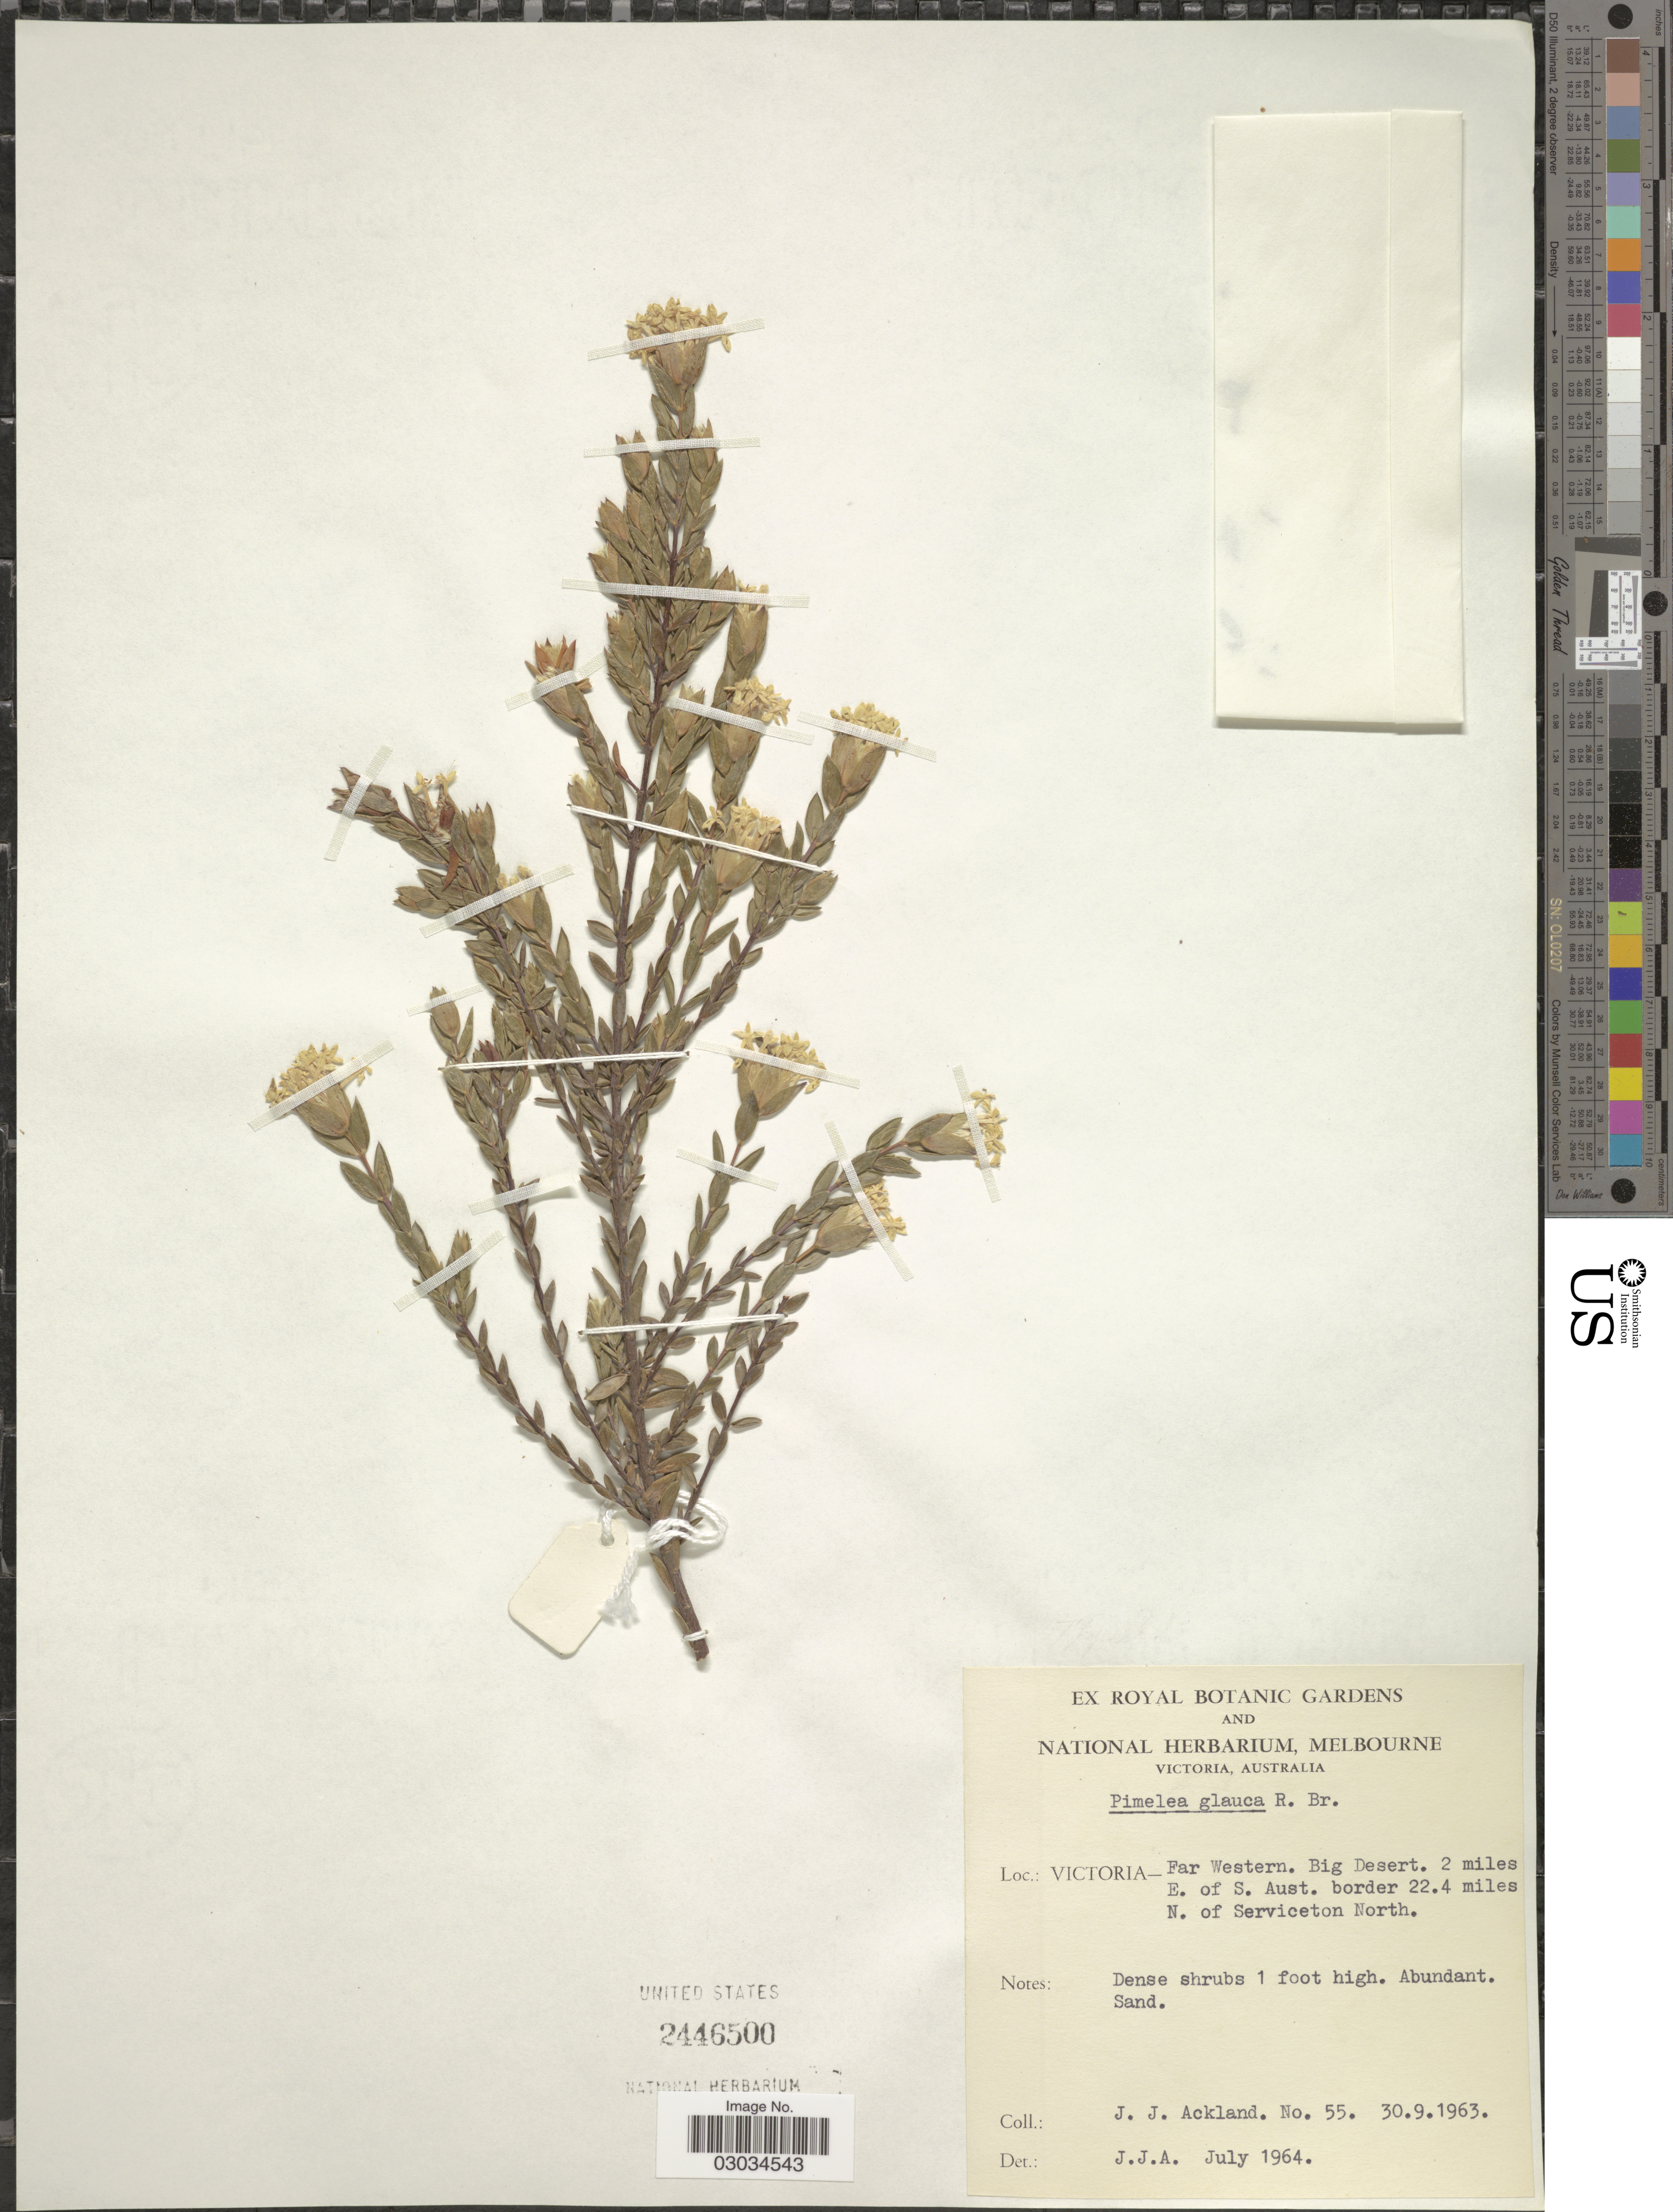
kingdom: Plantae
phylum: Tracheophyta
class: Magnoliopsida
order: Malvales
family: Thymelaeaceae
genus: Pimelea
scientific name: Pimelea glauca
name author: R. Br.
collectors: J. J. Ackland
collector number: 55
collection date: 1963-09-30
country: Australia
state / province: South Australia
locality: Victoria-Far Western. Big Desert. 2 miles E. of S. Aust. border 22.4 miles N. of Serviceton North.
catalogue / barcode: US 2446500